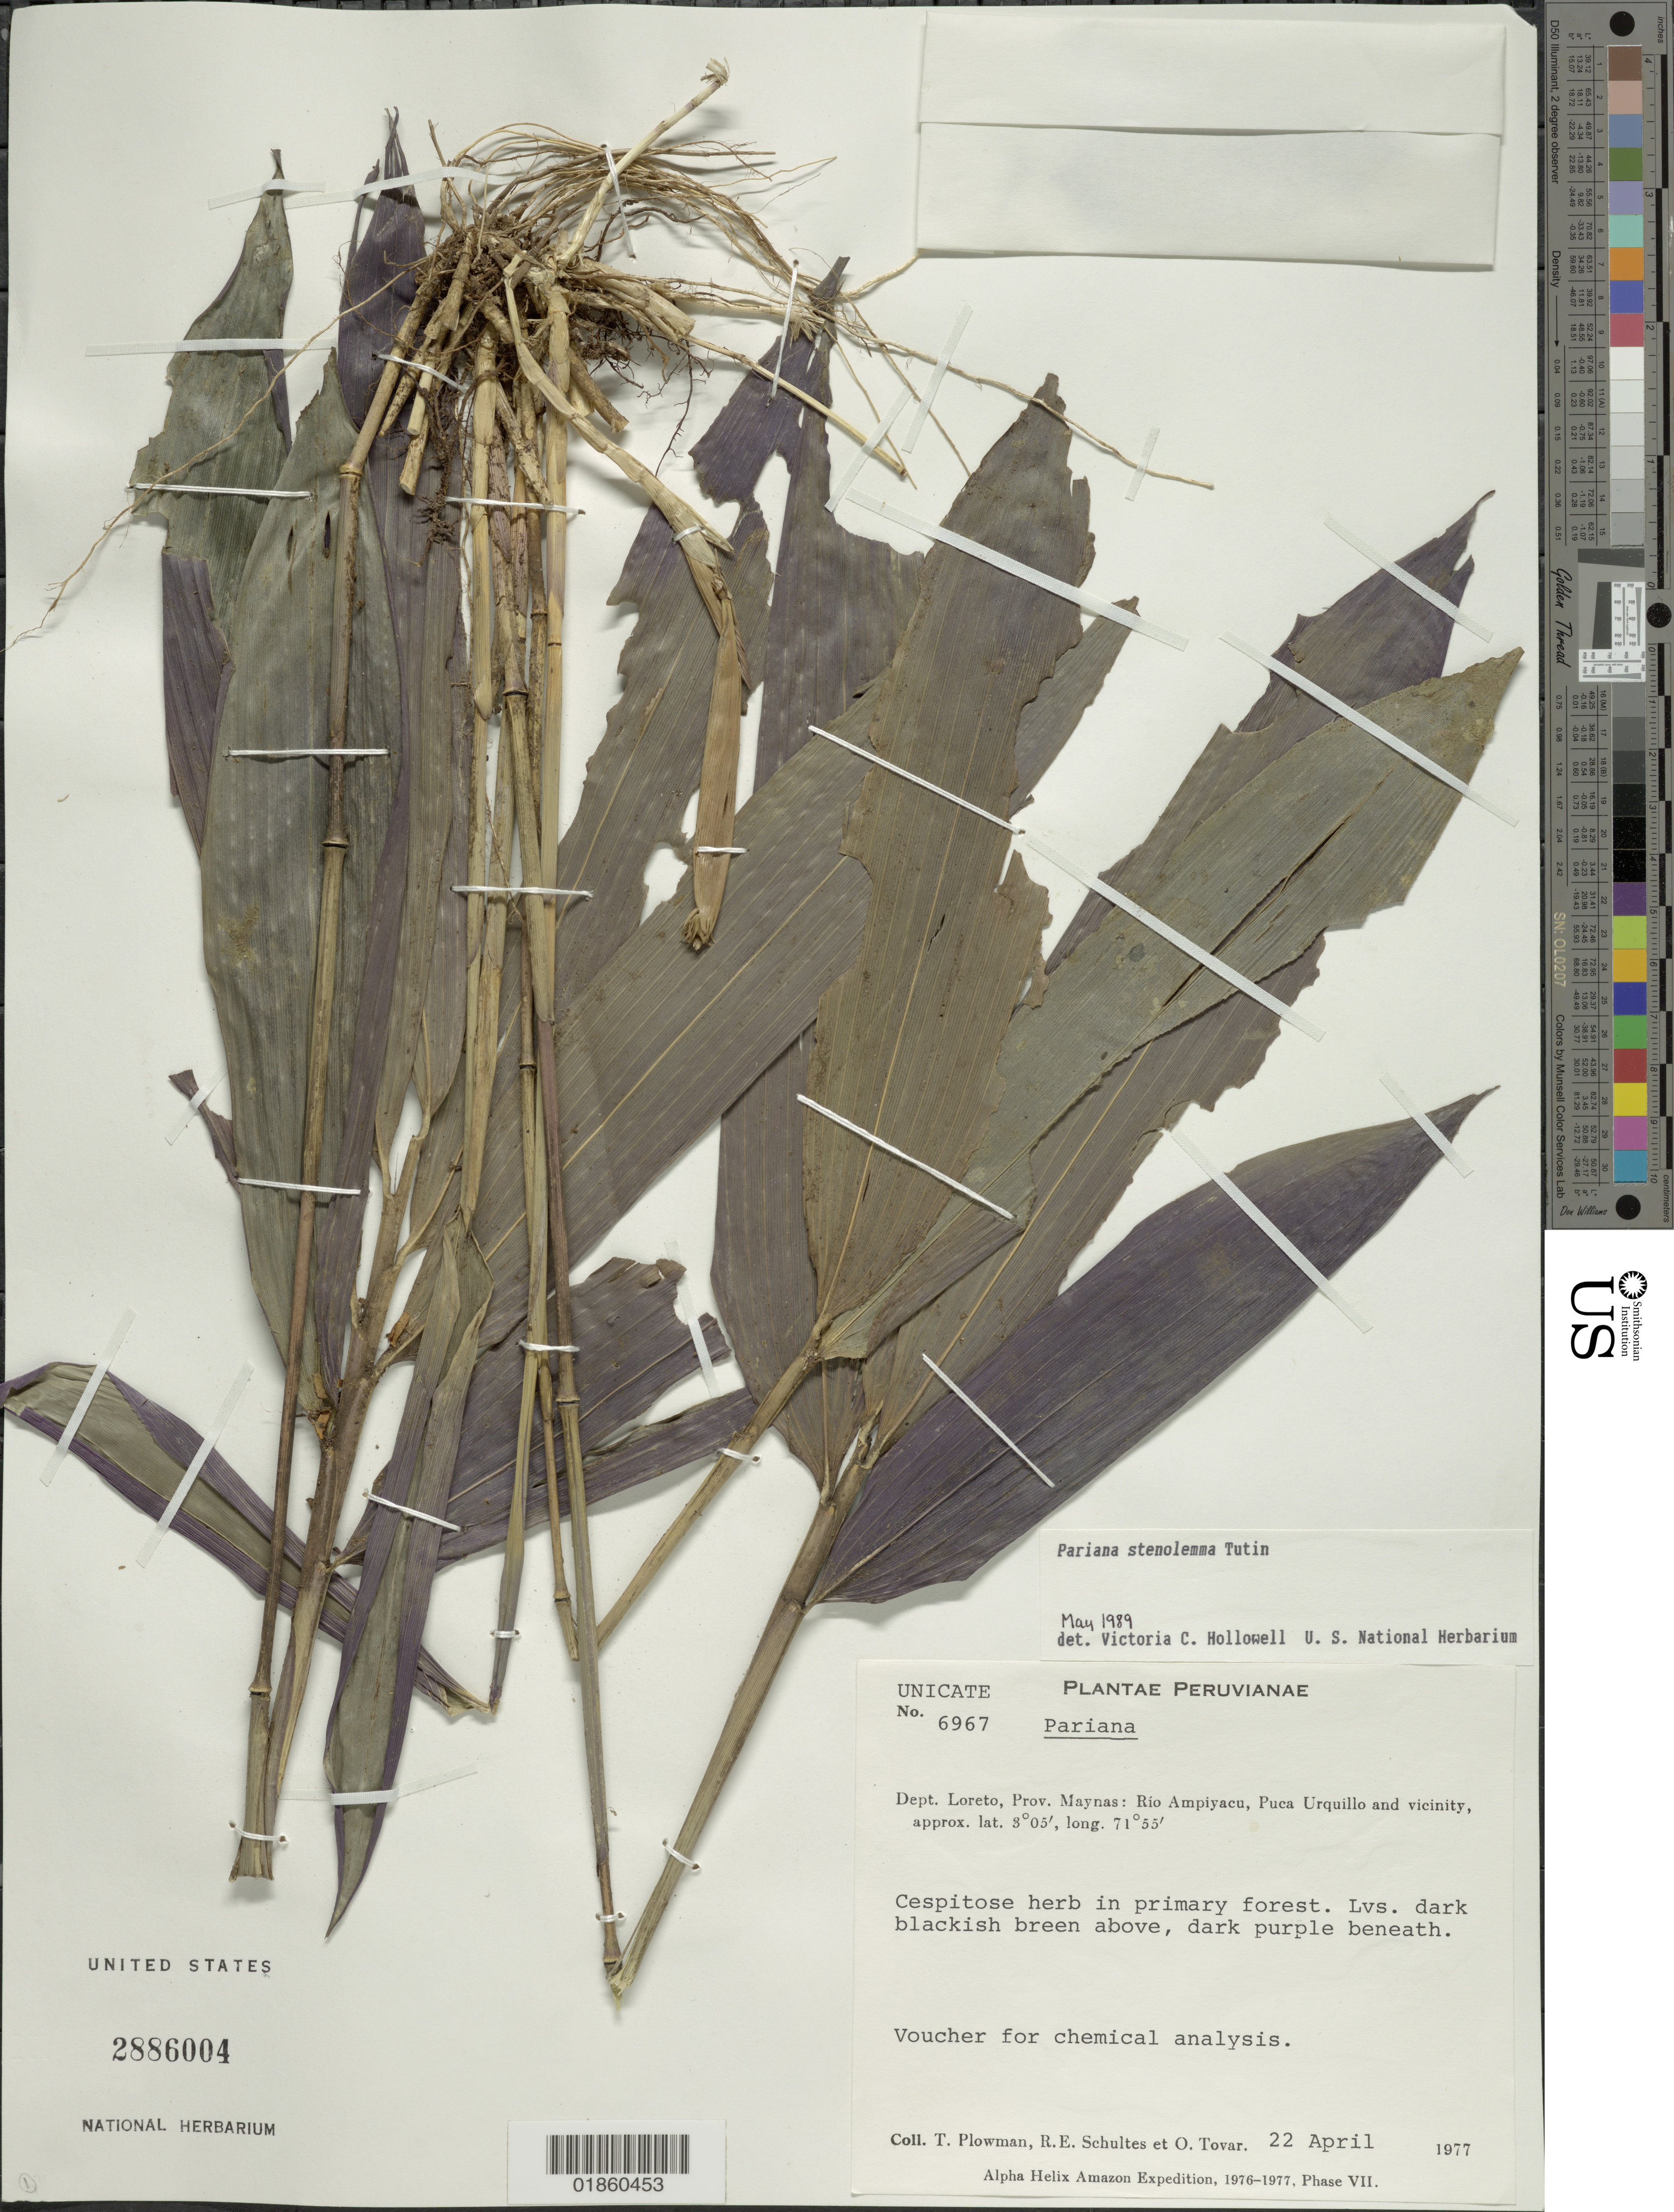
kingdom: Plantae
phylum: Tracheophyta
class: Liliopsida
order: Poales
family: Poaceae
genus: Pariana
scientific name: Pariana stenolemma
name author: Tutin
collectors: T. Plowman, R. E. Schultes & O. Tovar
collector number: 6967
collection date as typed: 22 Apr 1977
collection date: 1977-04-22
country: Peru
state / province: Loreto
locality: Prov Maynas: Rio Ampiyacu, Puea Urquillo and vicinity.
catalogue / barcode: US 2886004